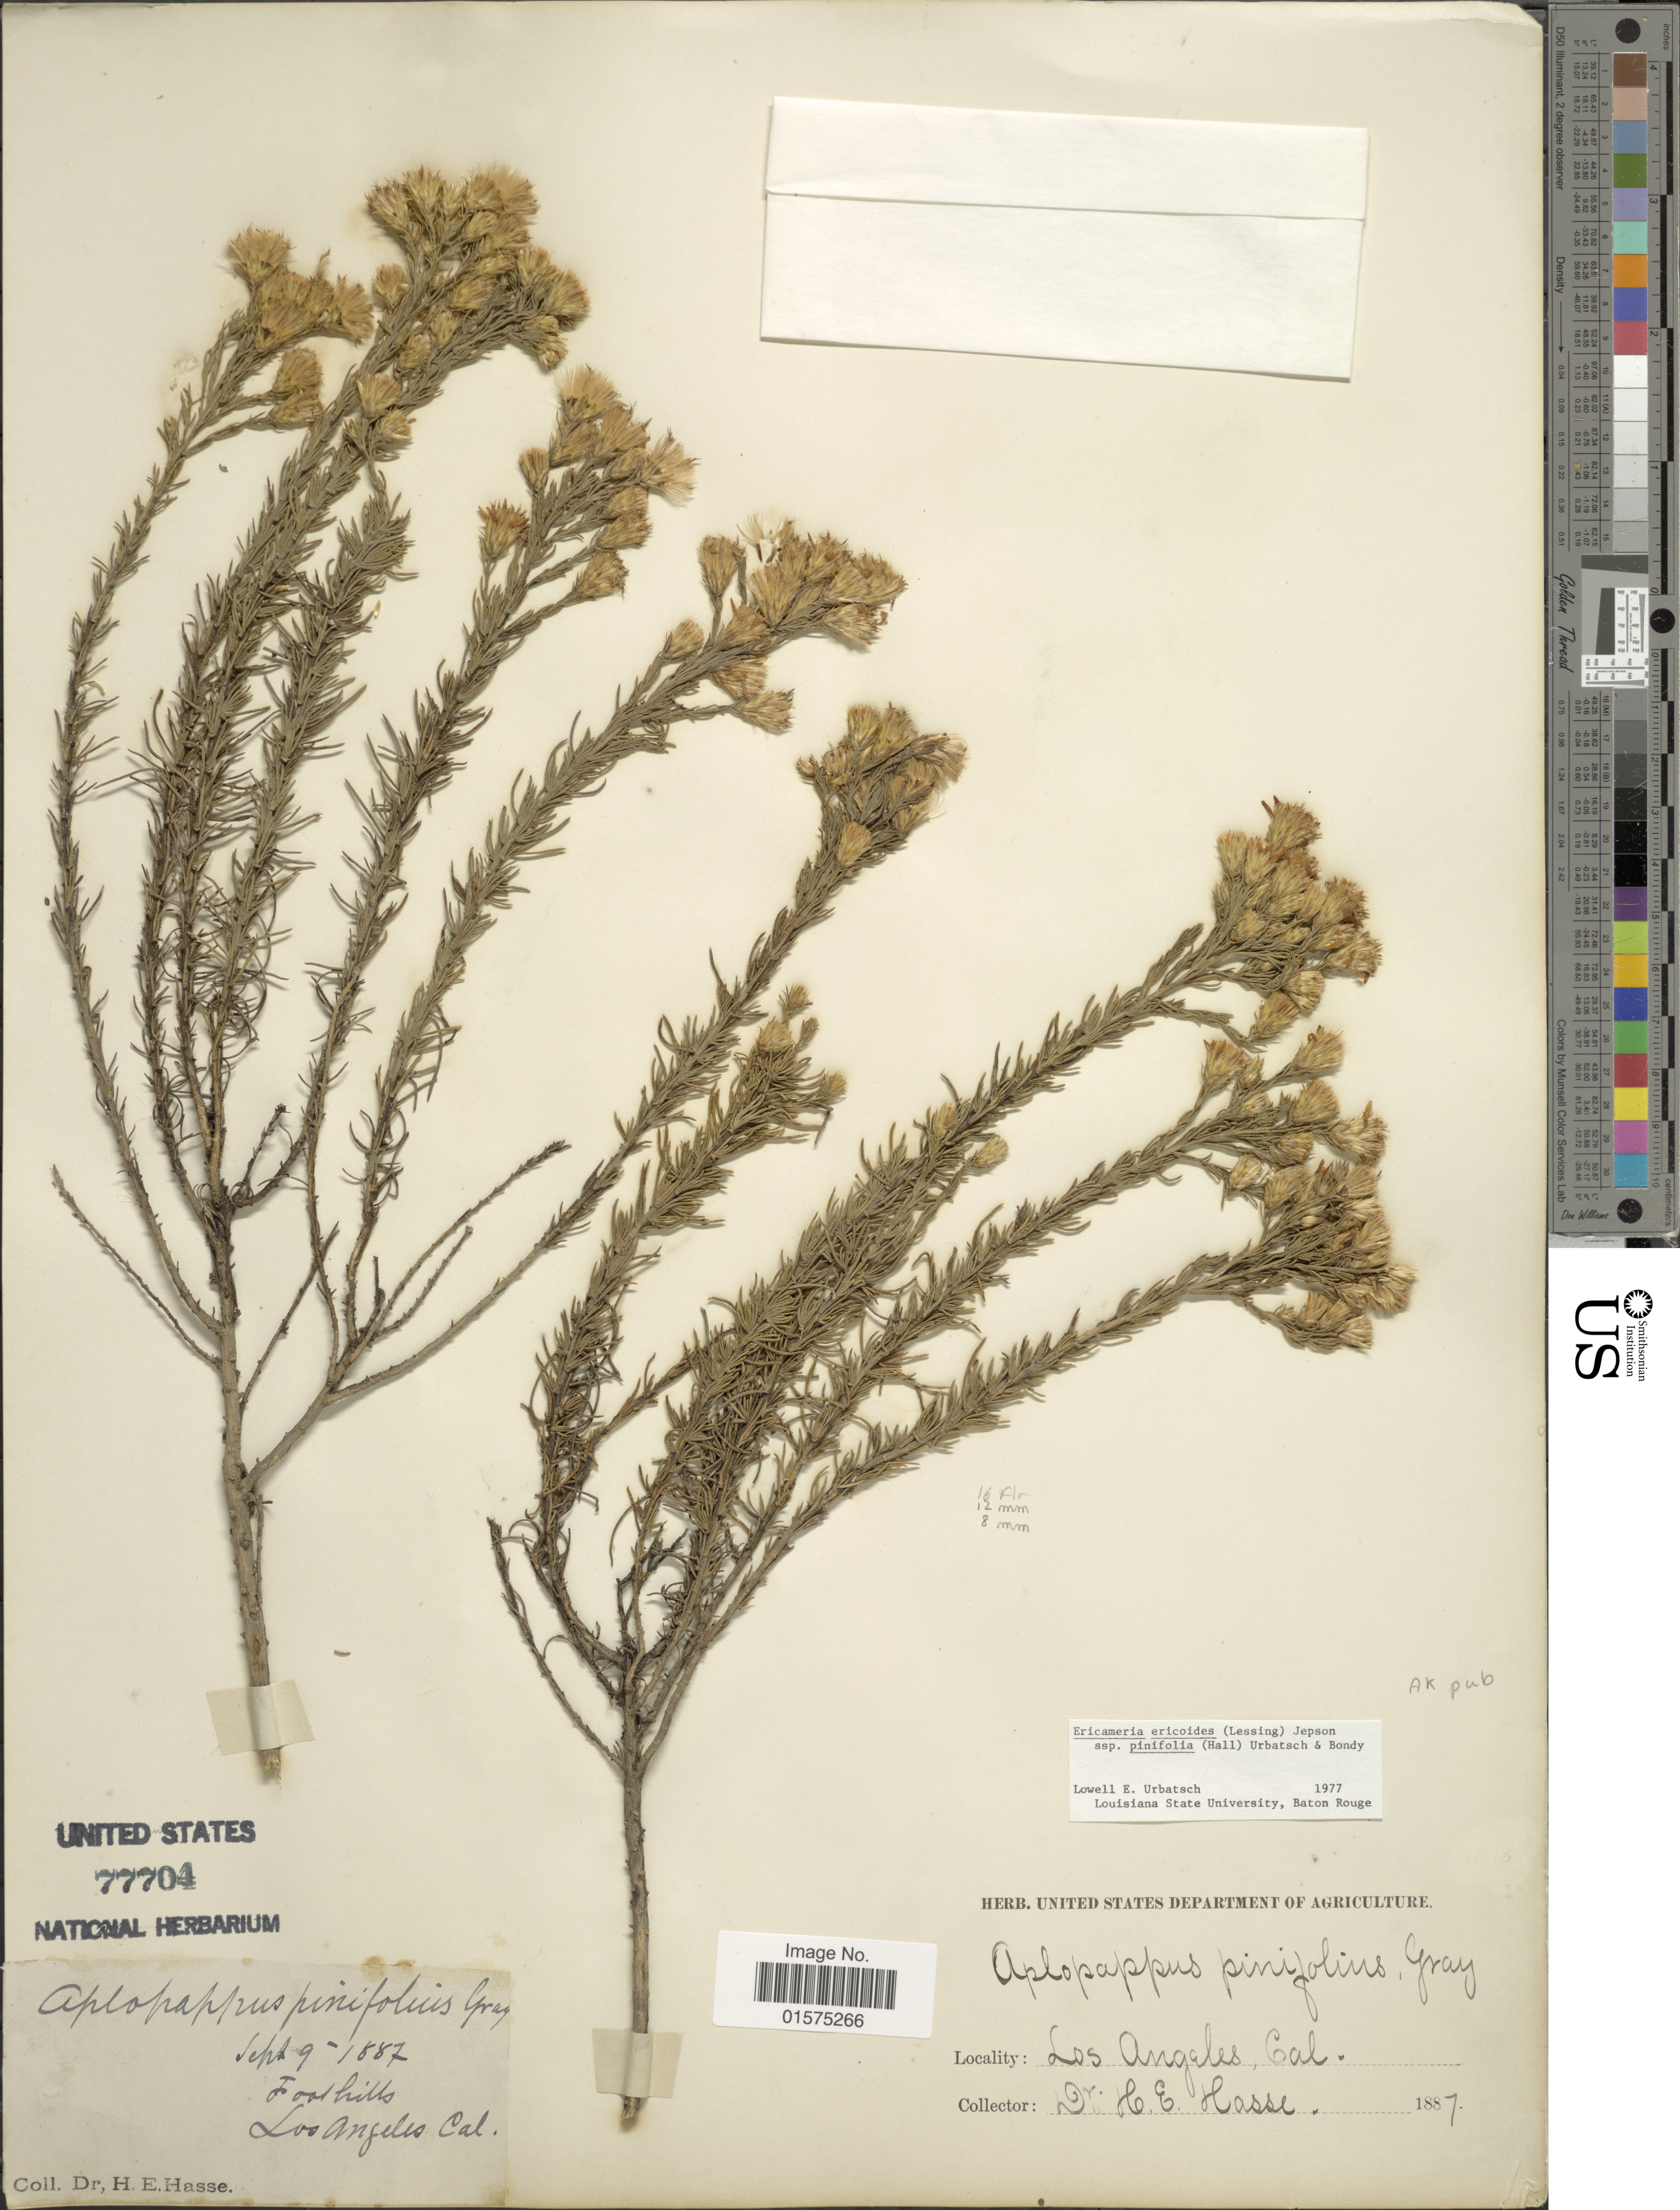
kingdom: Plantae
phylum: Tracheophyta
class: Magnoliopsida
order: Asterales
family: Asteraceae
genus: Ericameria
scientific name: Ericameria pinifolia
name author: (A. Gray) Hall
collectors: H. E. Hasse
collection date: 1887-09-09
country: United States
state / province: California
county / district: Los Angeles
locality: Los Angeles. Foothills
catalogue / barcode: US 77704